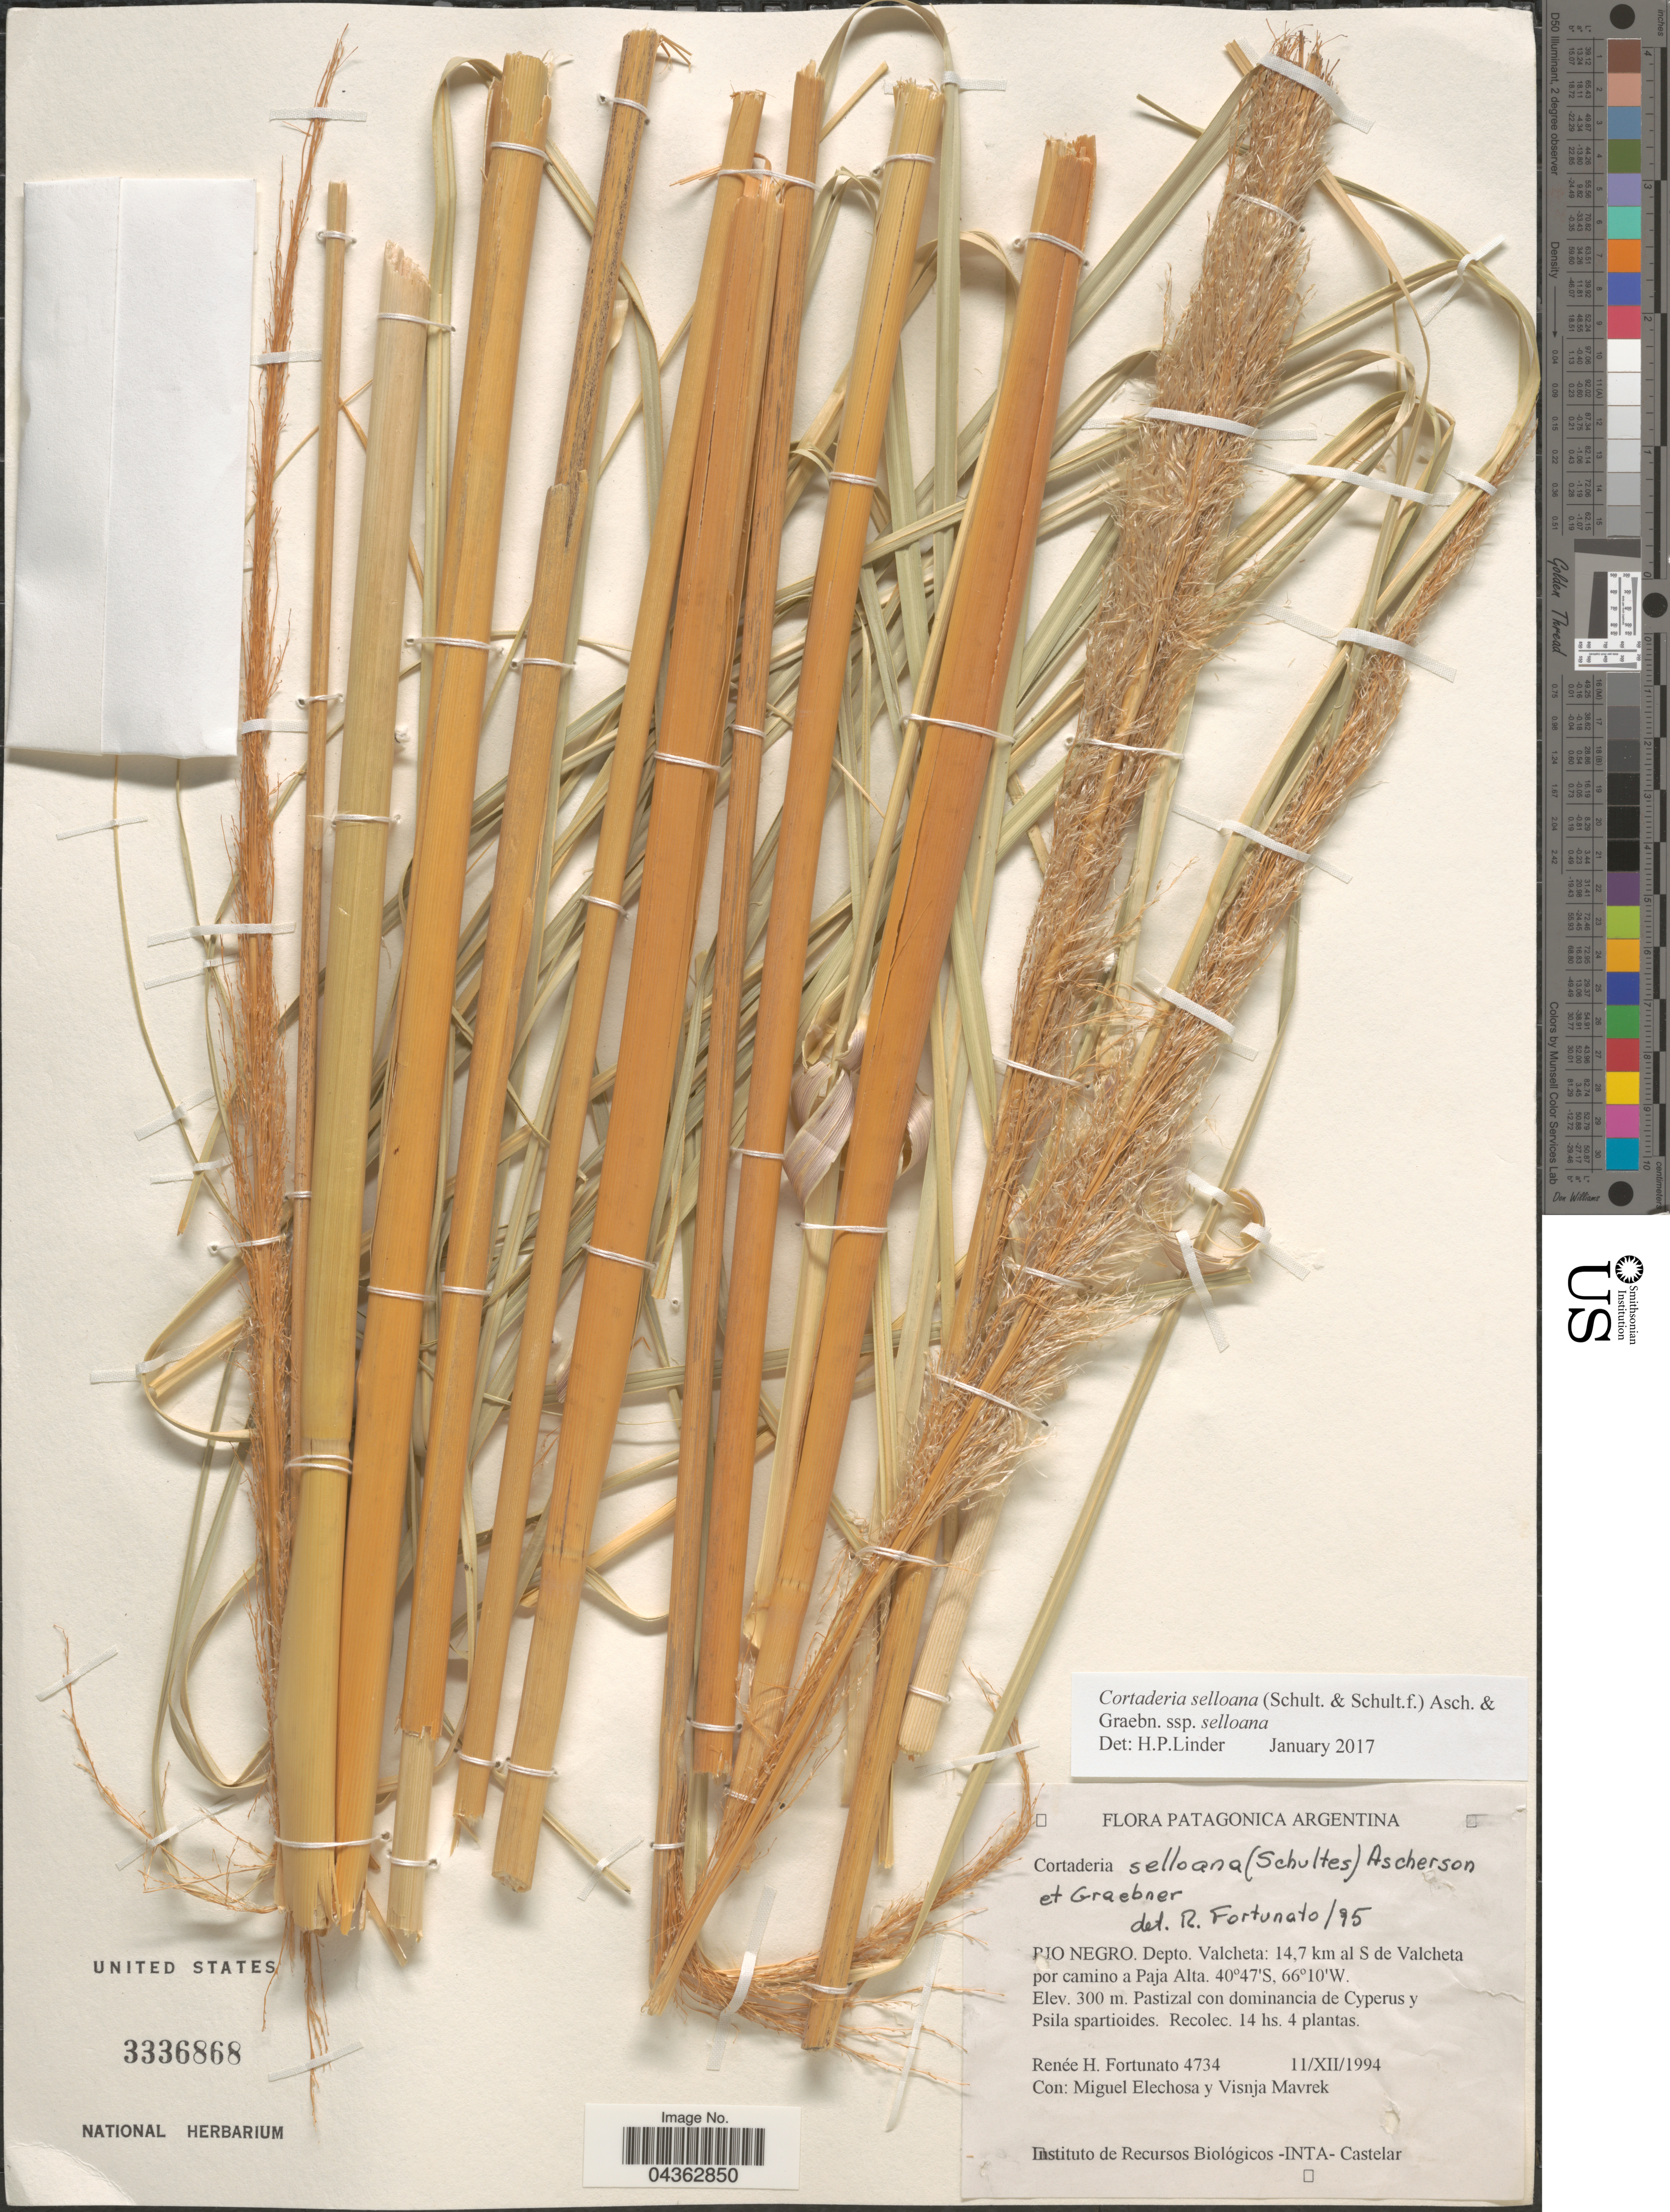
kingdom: Plantae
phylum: Tracheophyta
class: Liliopsida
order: Poales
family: Poaceae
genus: Cortaderia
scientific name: Cortaderia selloana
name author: (Schult. & Schult. f.) Asch. & Graebn.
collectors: R. H. Fortunato, M. Elechosa & V. Mavrek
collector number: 4734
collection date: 1994-12-11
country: Argentina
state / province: Rio Negro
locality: Depto. Valcheta: 14,7 km al S de Valcheta por camino a Paja Alta.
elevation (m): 300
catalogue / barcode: US 3336868